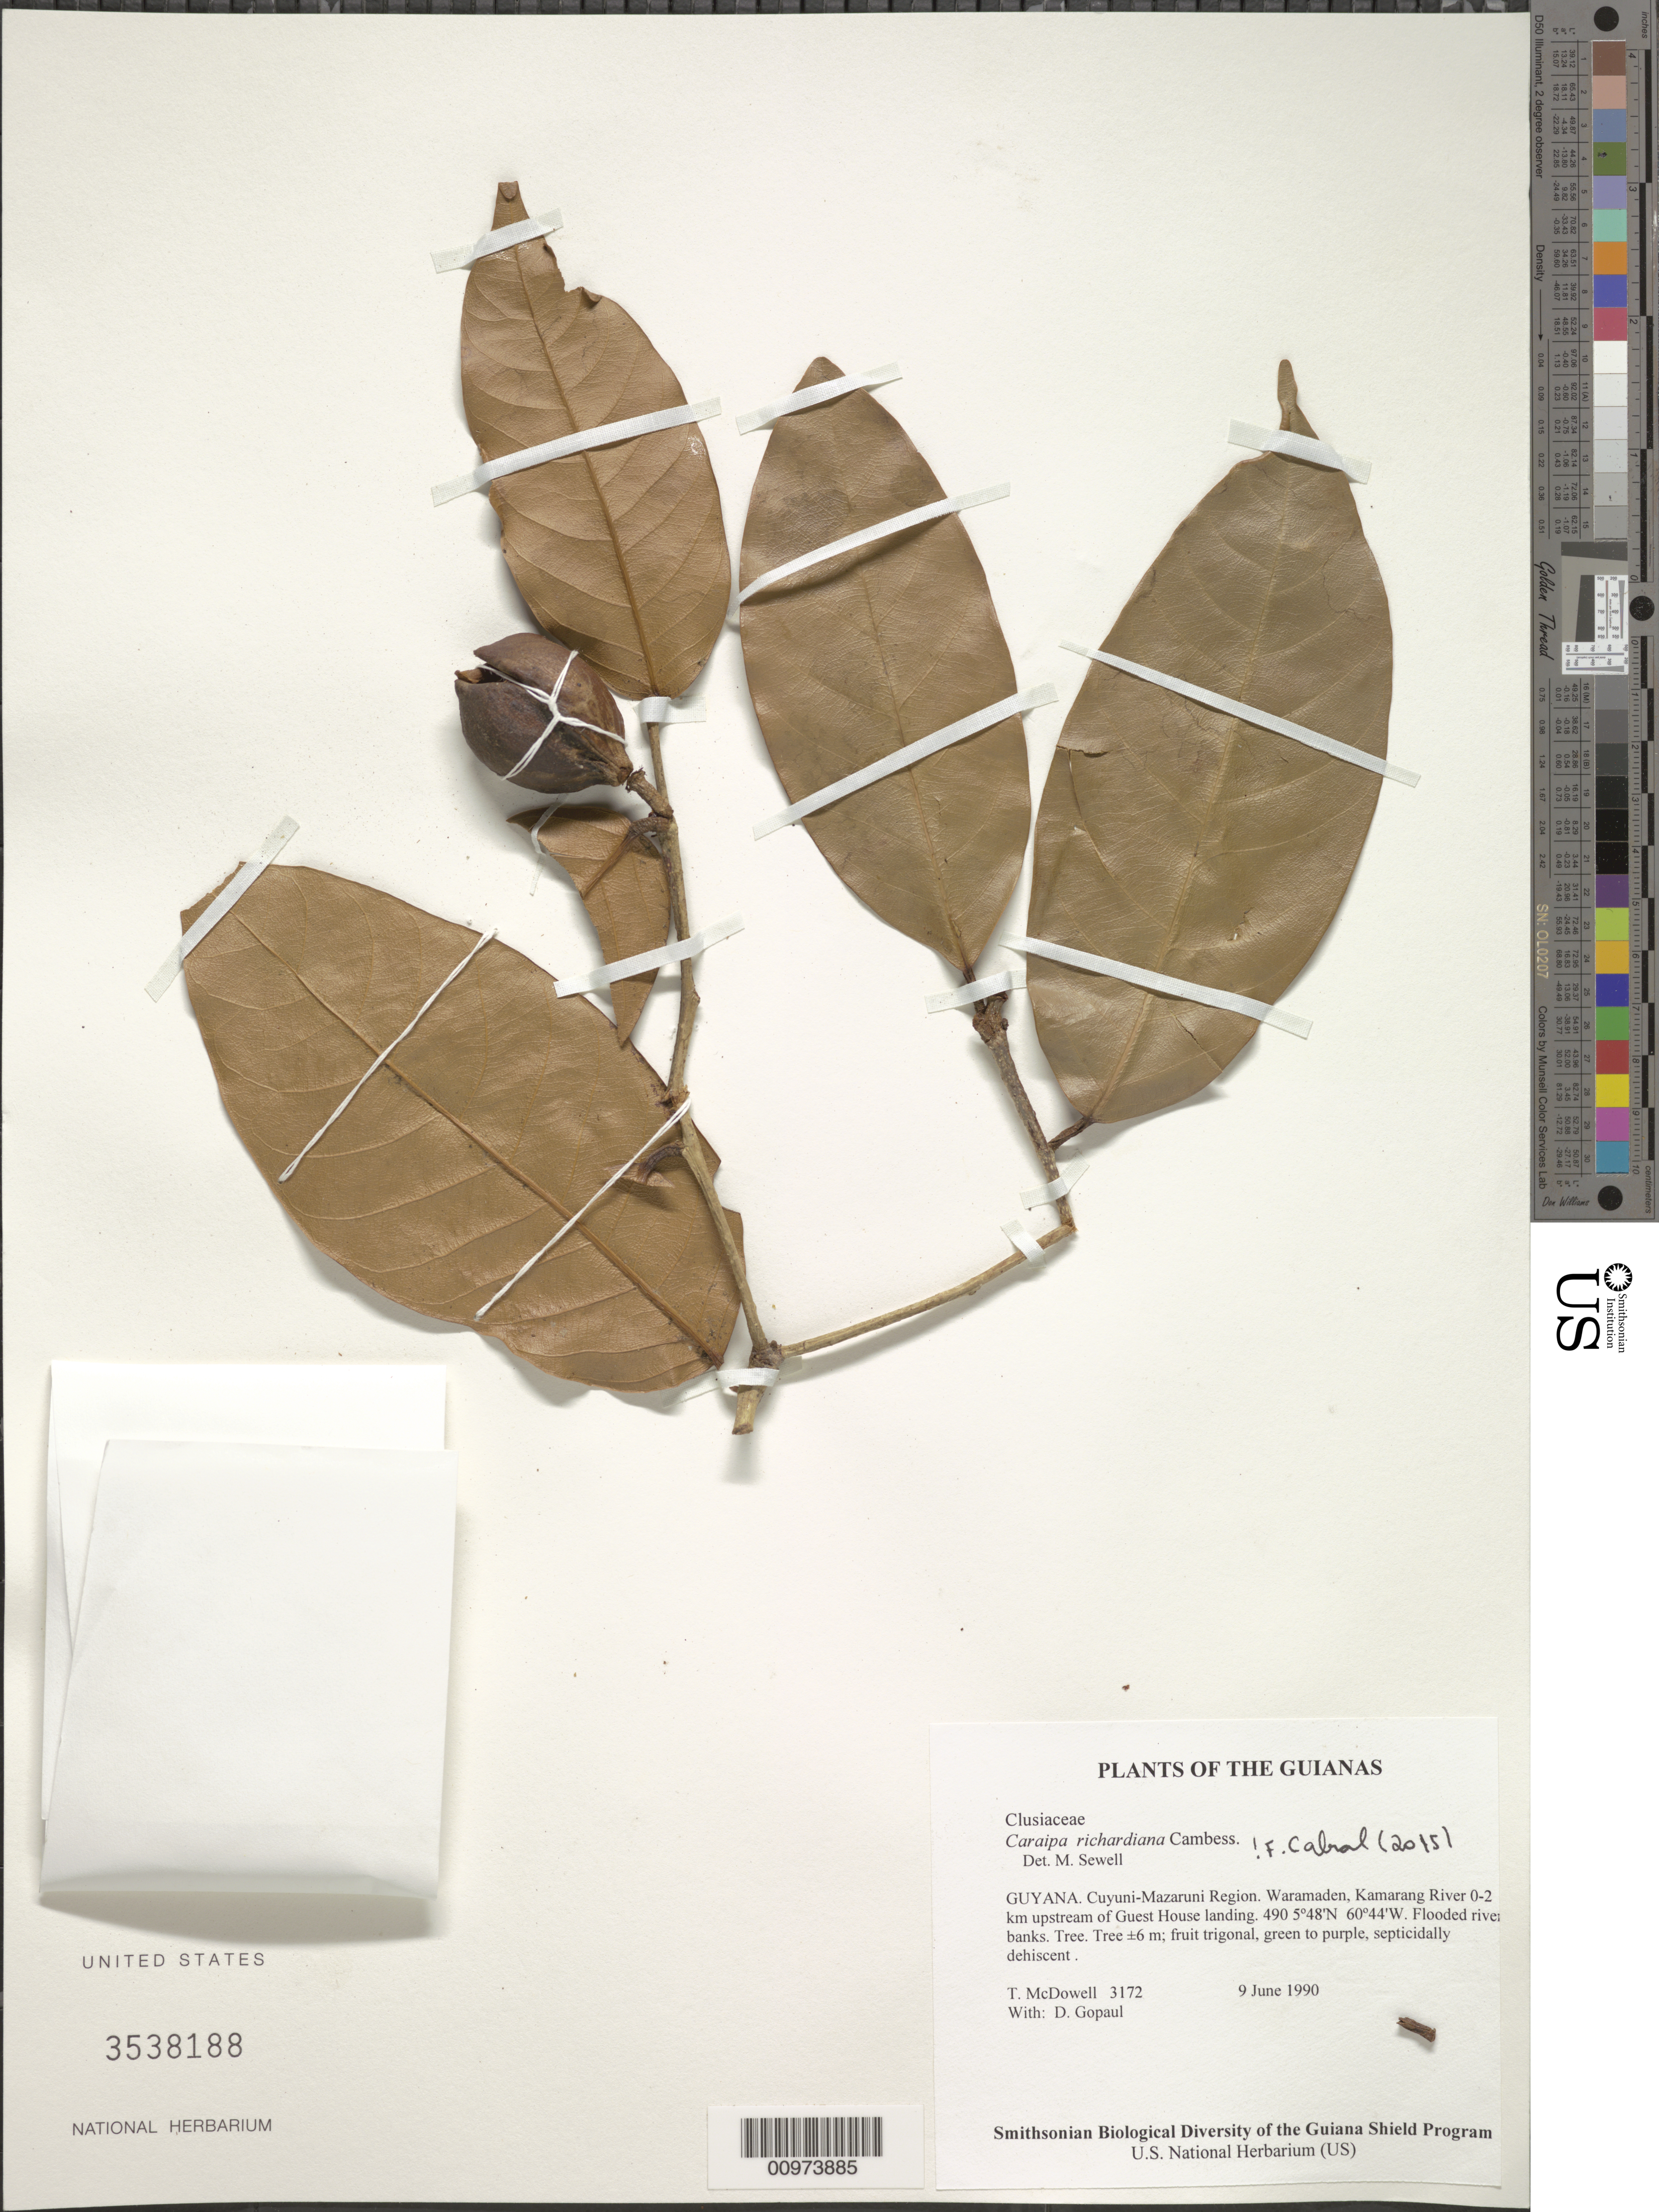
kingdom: Plantae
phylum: Tracheophyta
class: Magnoliopsida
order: Malpighiales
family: Calophyllaceae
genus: Caraipa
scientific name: Caraipa richardiana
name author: Cambess.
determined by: Sewell, M.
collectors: T. McDowell & D. Gopaul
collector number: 3172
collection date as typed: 9 June 1990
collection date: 1990-06-09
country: Guyana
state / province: Cuyuni-Mazaruni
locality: Waramaden, Kamarang River 0-2 km upstream of Guest House landing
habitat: Flooded river banks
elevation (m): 490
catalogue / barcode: US 3538188